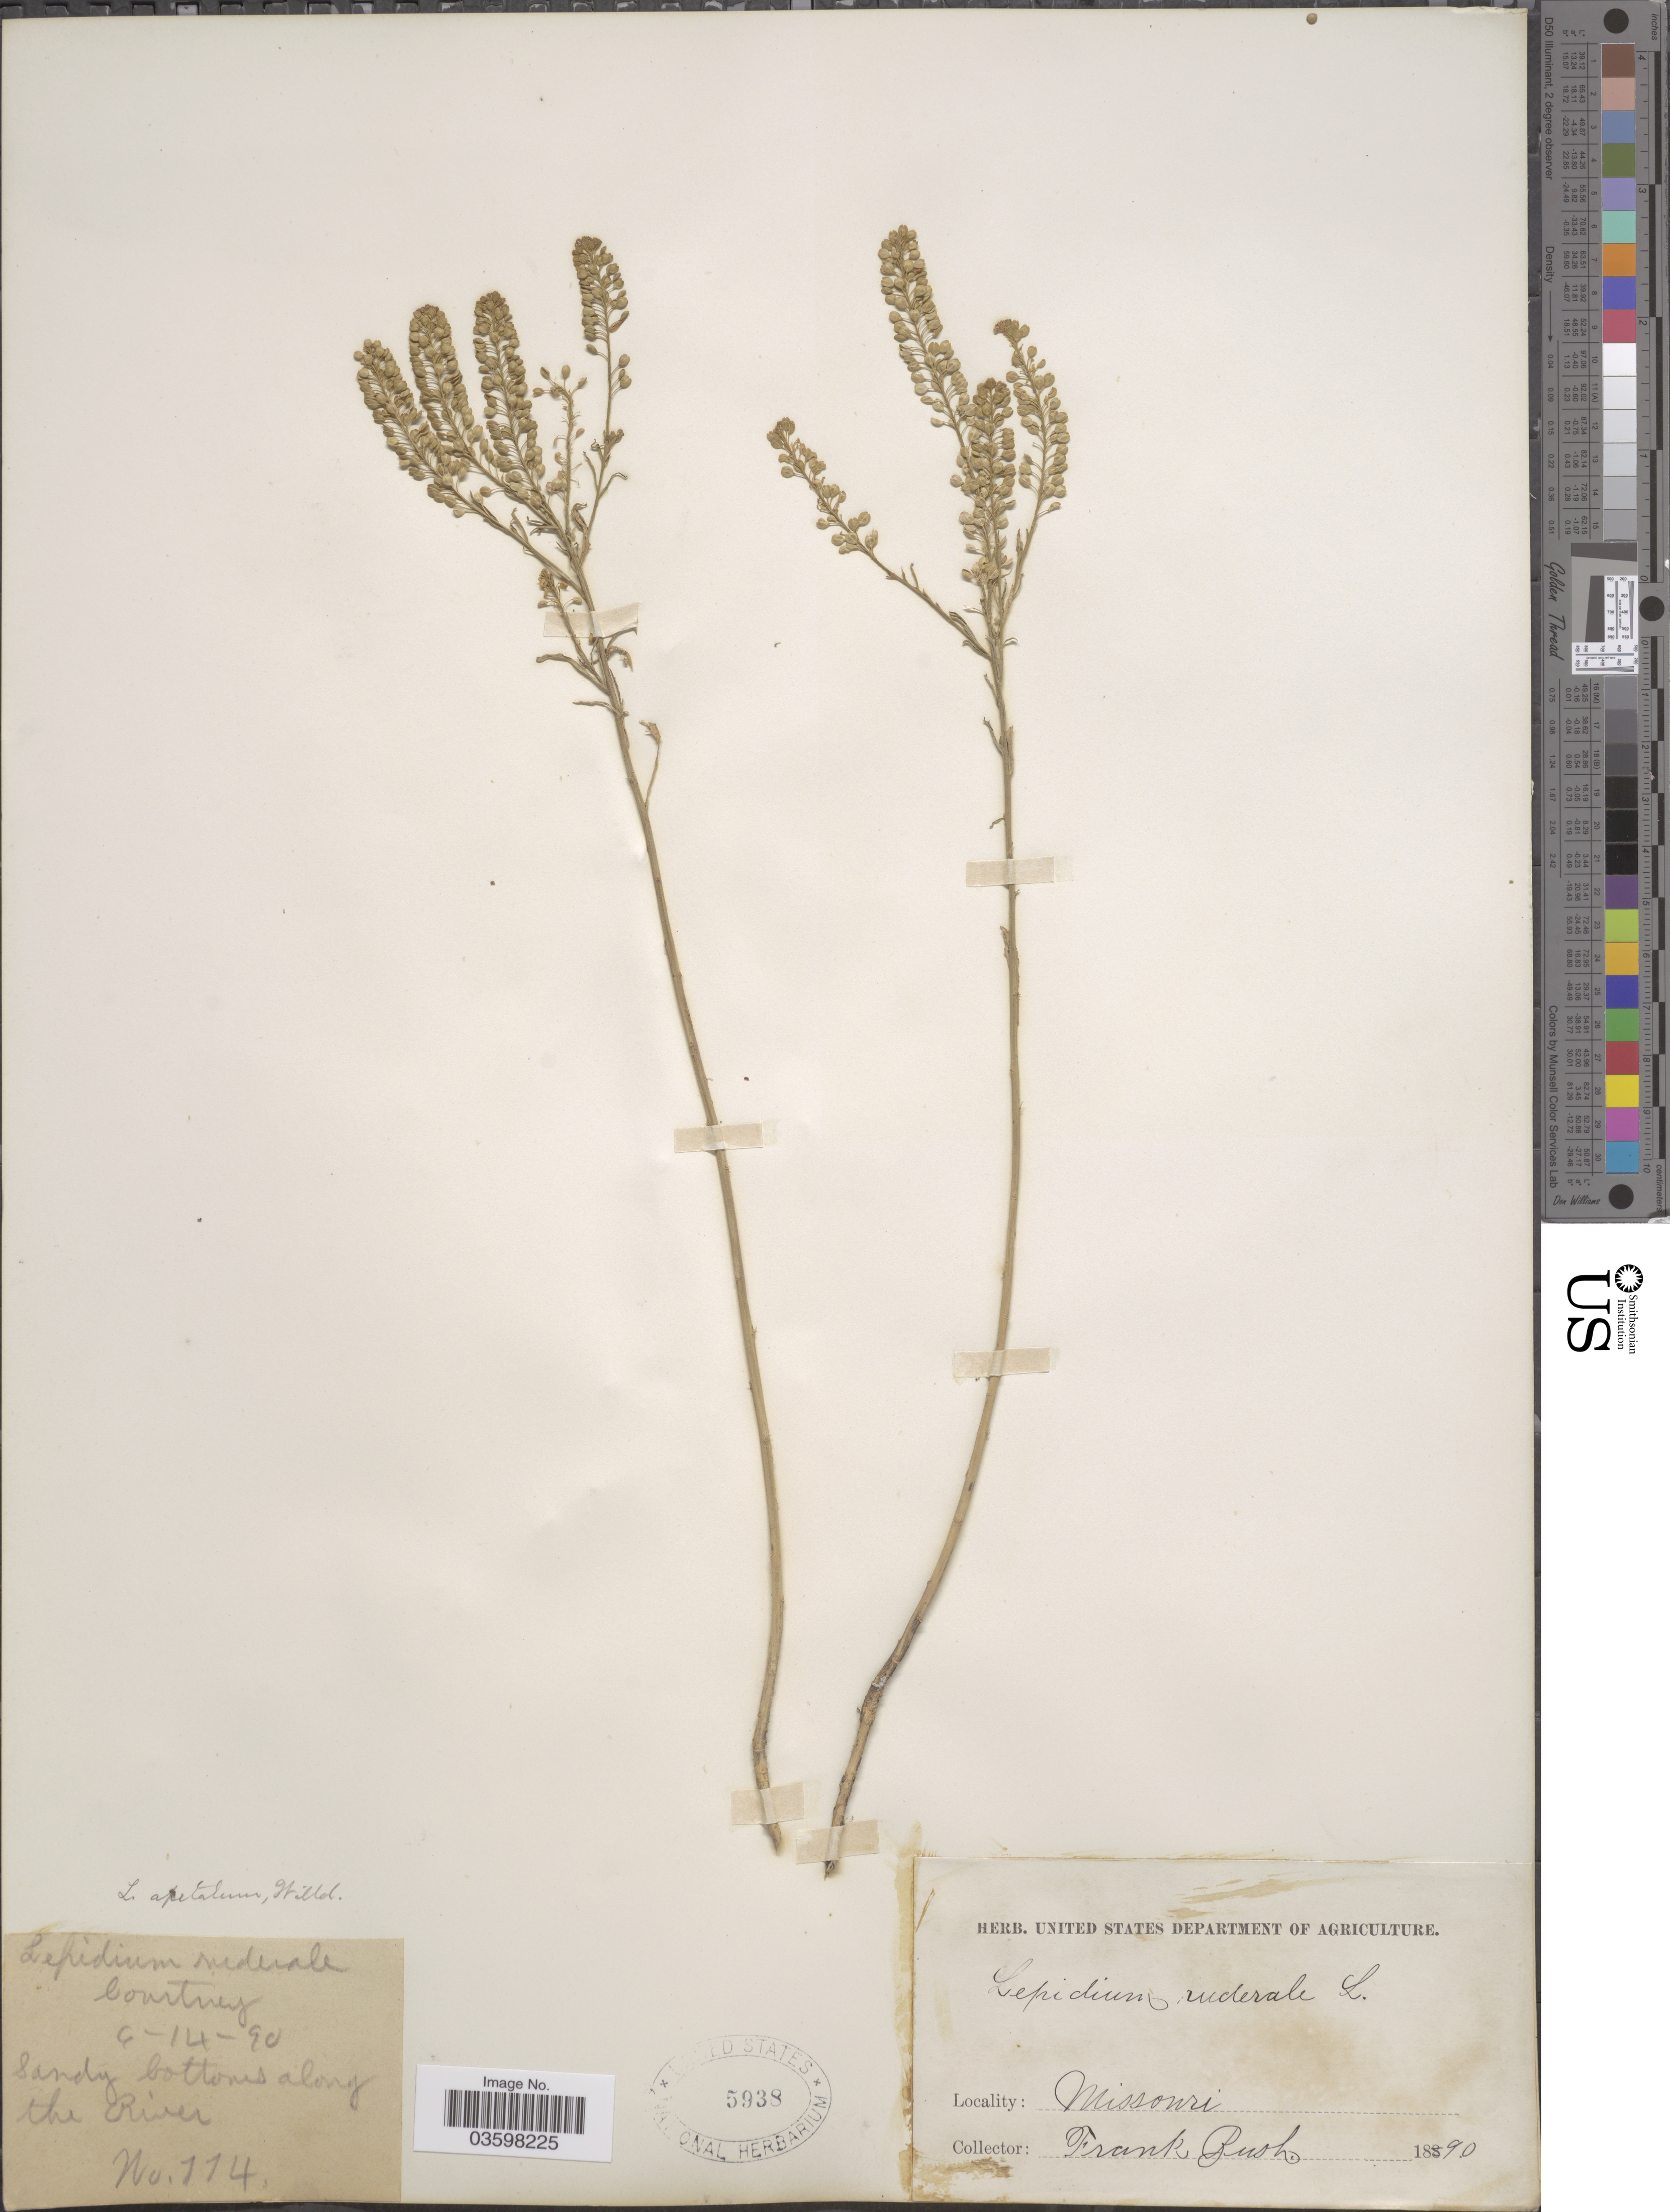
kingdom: Plantae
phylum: Tracheophyta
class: Magnoliopsida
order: Brassicales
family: Brassicaceae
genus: Lepidium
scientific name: Lepidium densiflorum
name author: Schrad.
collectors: F. Rush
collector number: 114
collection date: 1890-06-14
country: United States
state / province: Missouri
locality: Sandy bottoms along the River.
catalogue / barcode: US 5938